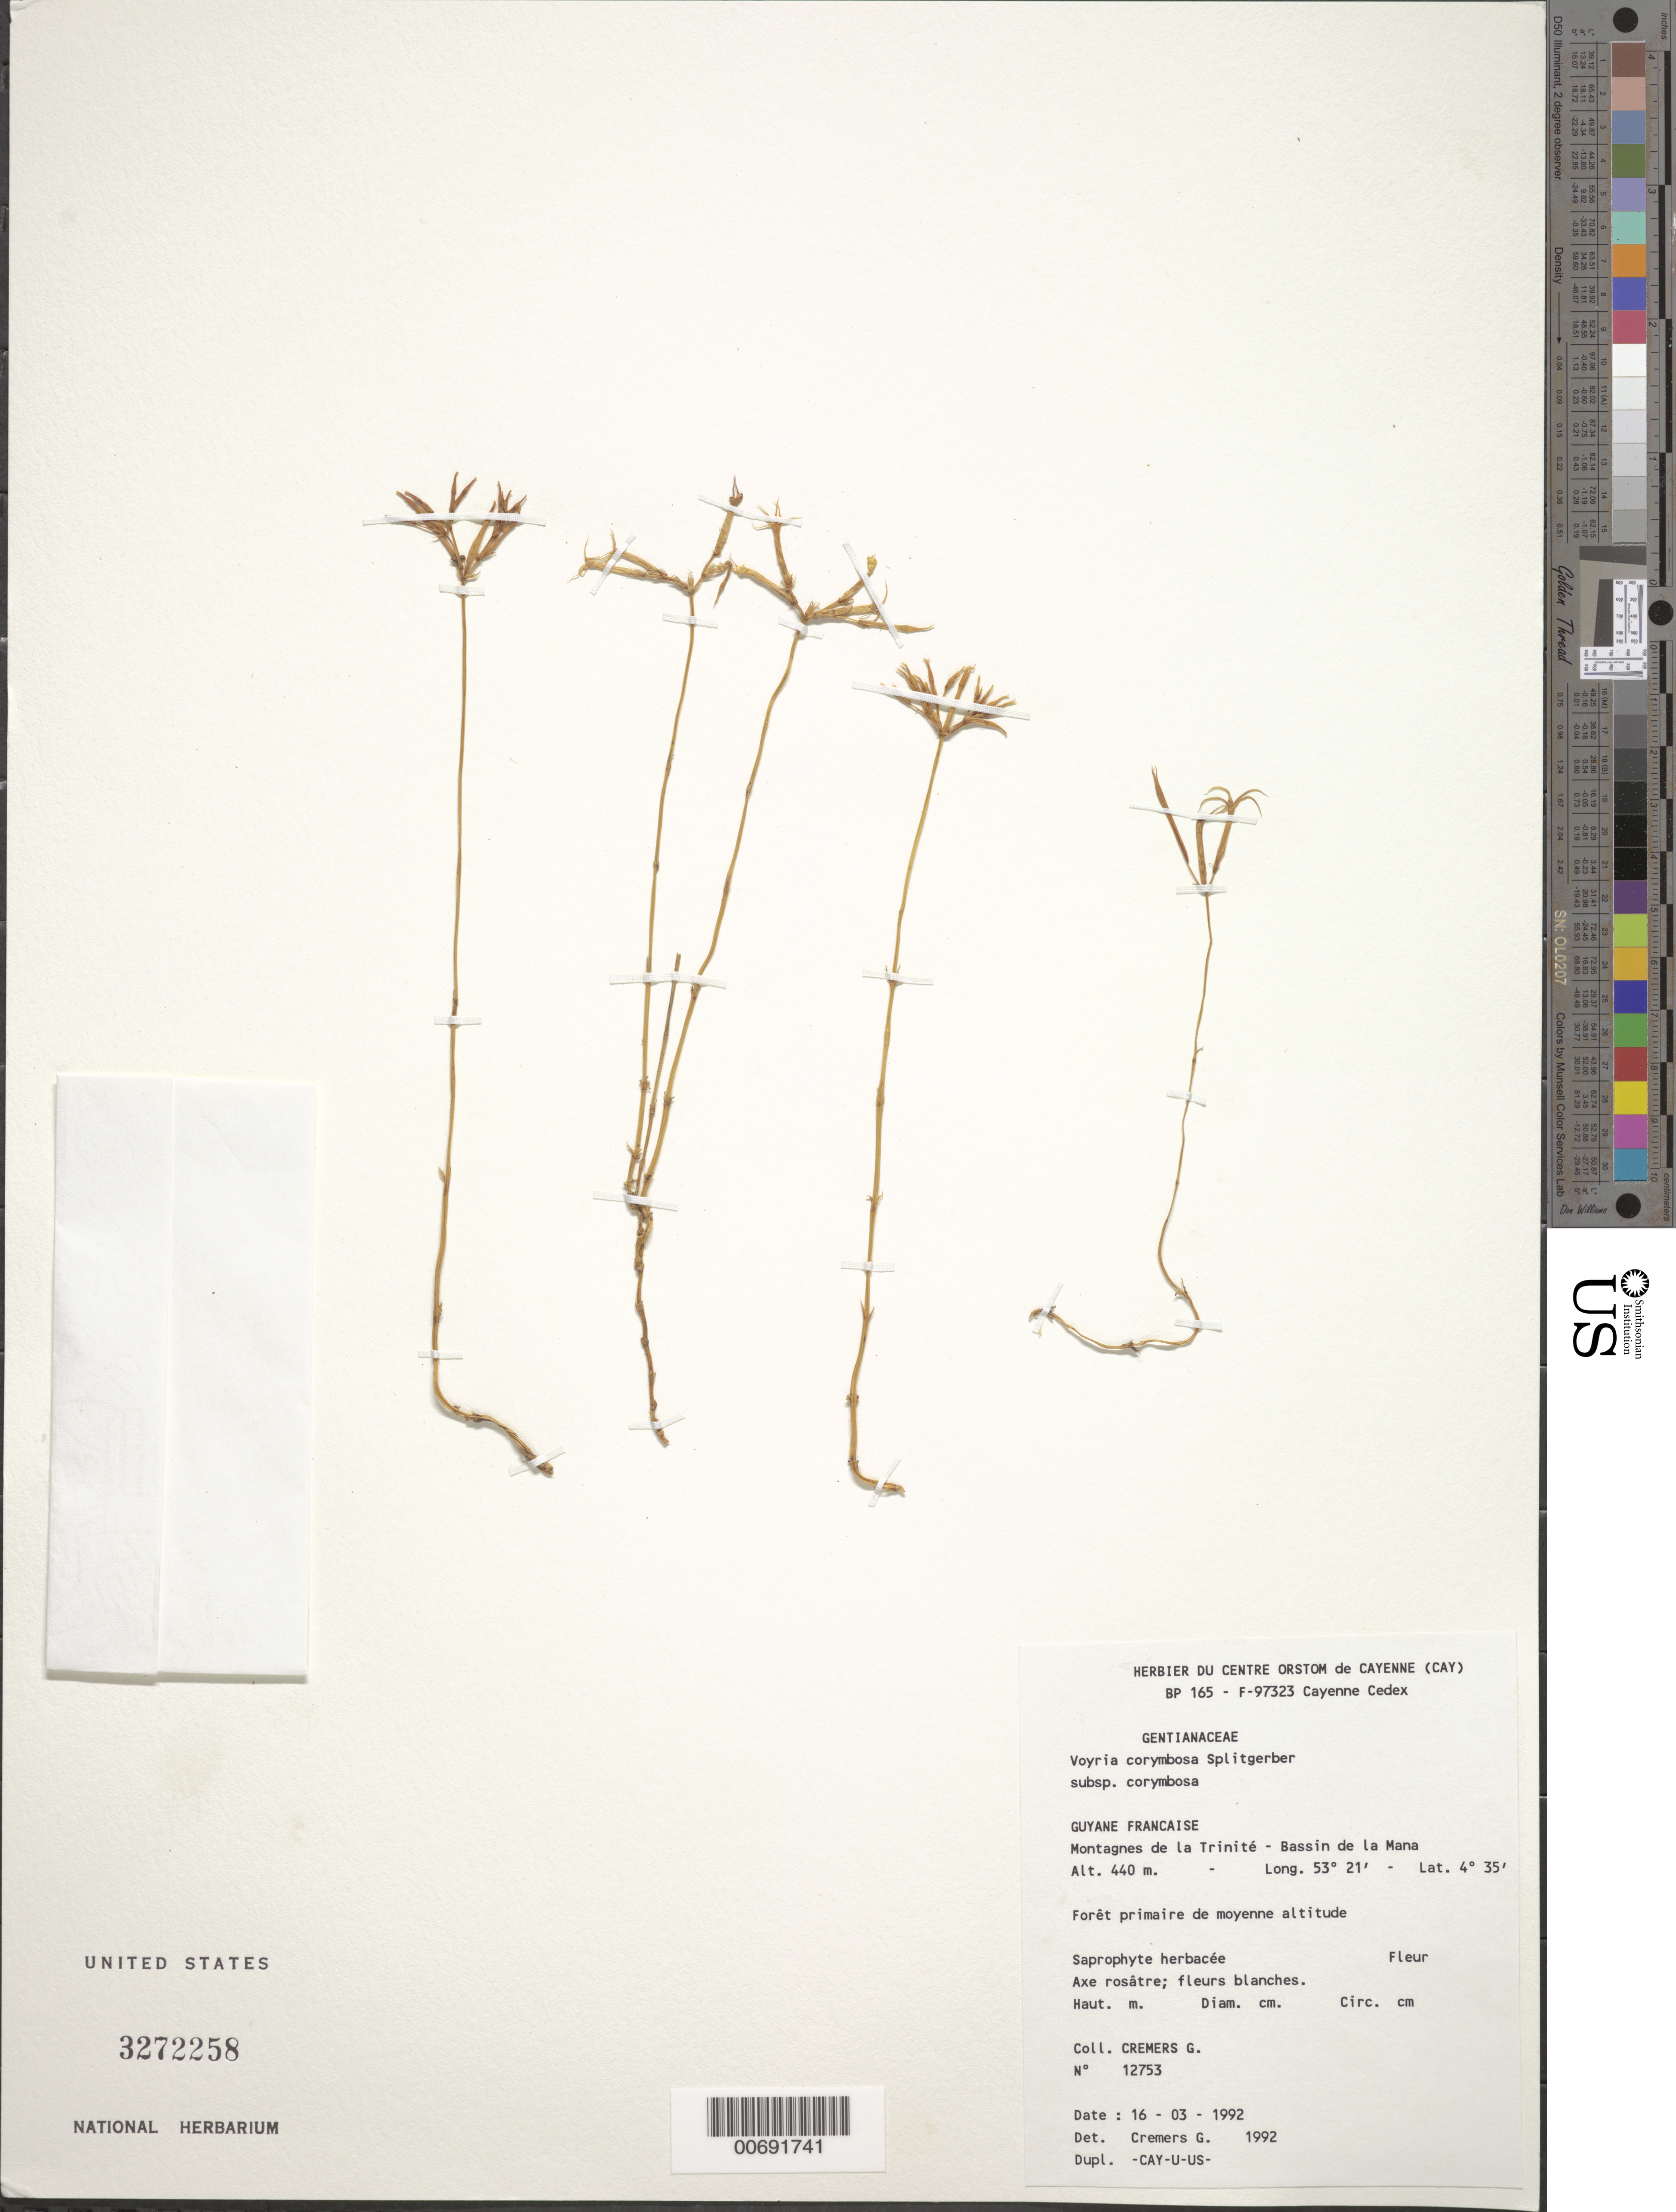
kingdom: Plantae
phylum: Tracheophyta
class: Magnoliopsida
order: Gentianales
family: Gentianaceae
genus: Voyria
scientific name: Voyria corymbosa subsp. corymbosa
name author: Splitg.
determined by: Cremers, Georges A.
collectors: G. Cremers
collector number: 12753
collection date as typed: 16-Mar-92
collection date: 1992-03-16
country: French Guiana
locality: Montagnes de la Trinité, Bassin de la Mana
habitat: Forêt primaire de moyenne altitude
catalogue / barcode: US 3272258